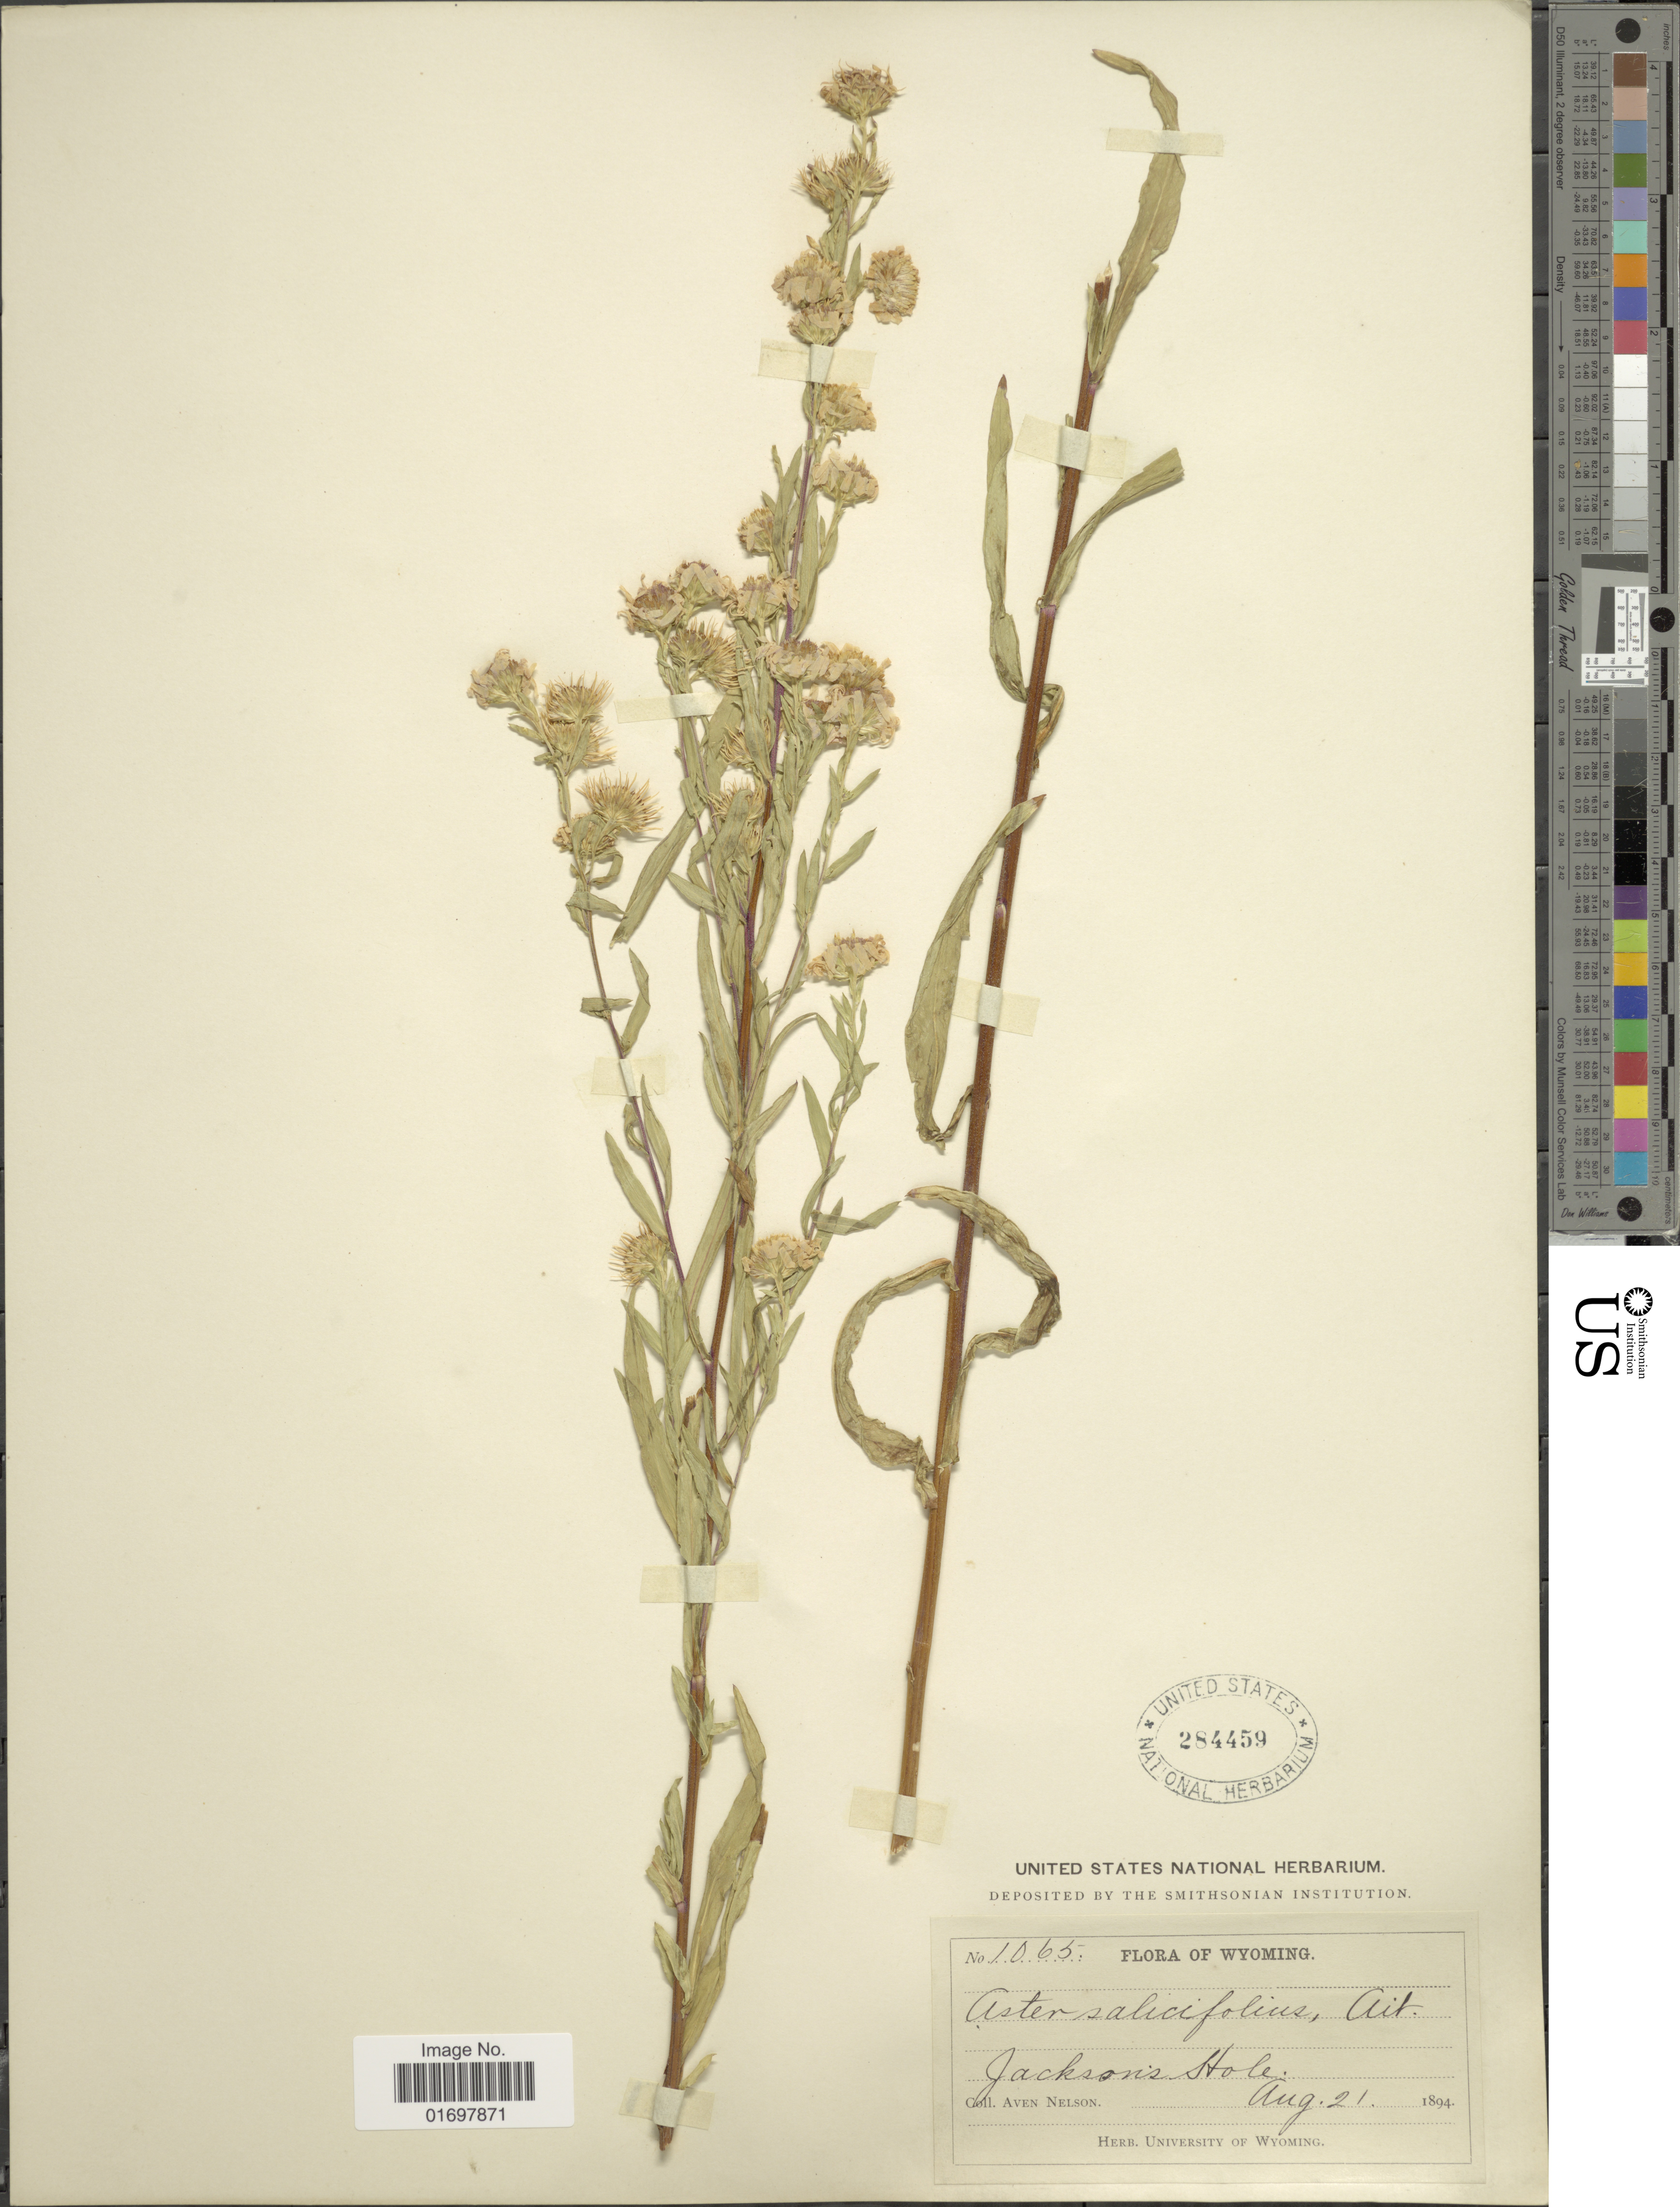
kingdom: Plantae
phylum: Tracheophyta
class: Magnoliopsida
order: Asterales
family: Asteraceae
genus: Symphyotrichum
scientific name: Symphyotrichum lanceolatum var. hesperium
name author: (A. Gray) G.L. Nesom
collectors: A. Nelson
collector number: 1065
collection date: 1894-08-21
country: United States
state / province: Wyoming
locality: Jascksons Hole.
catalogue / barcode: US 284459